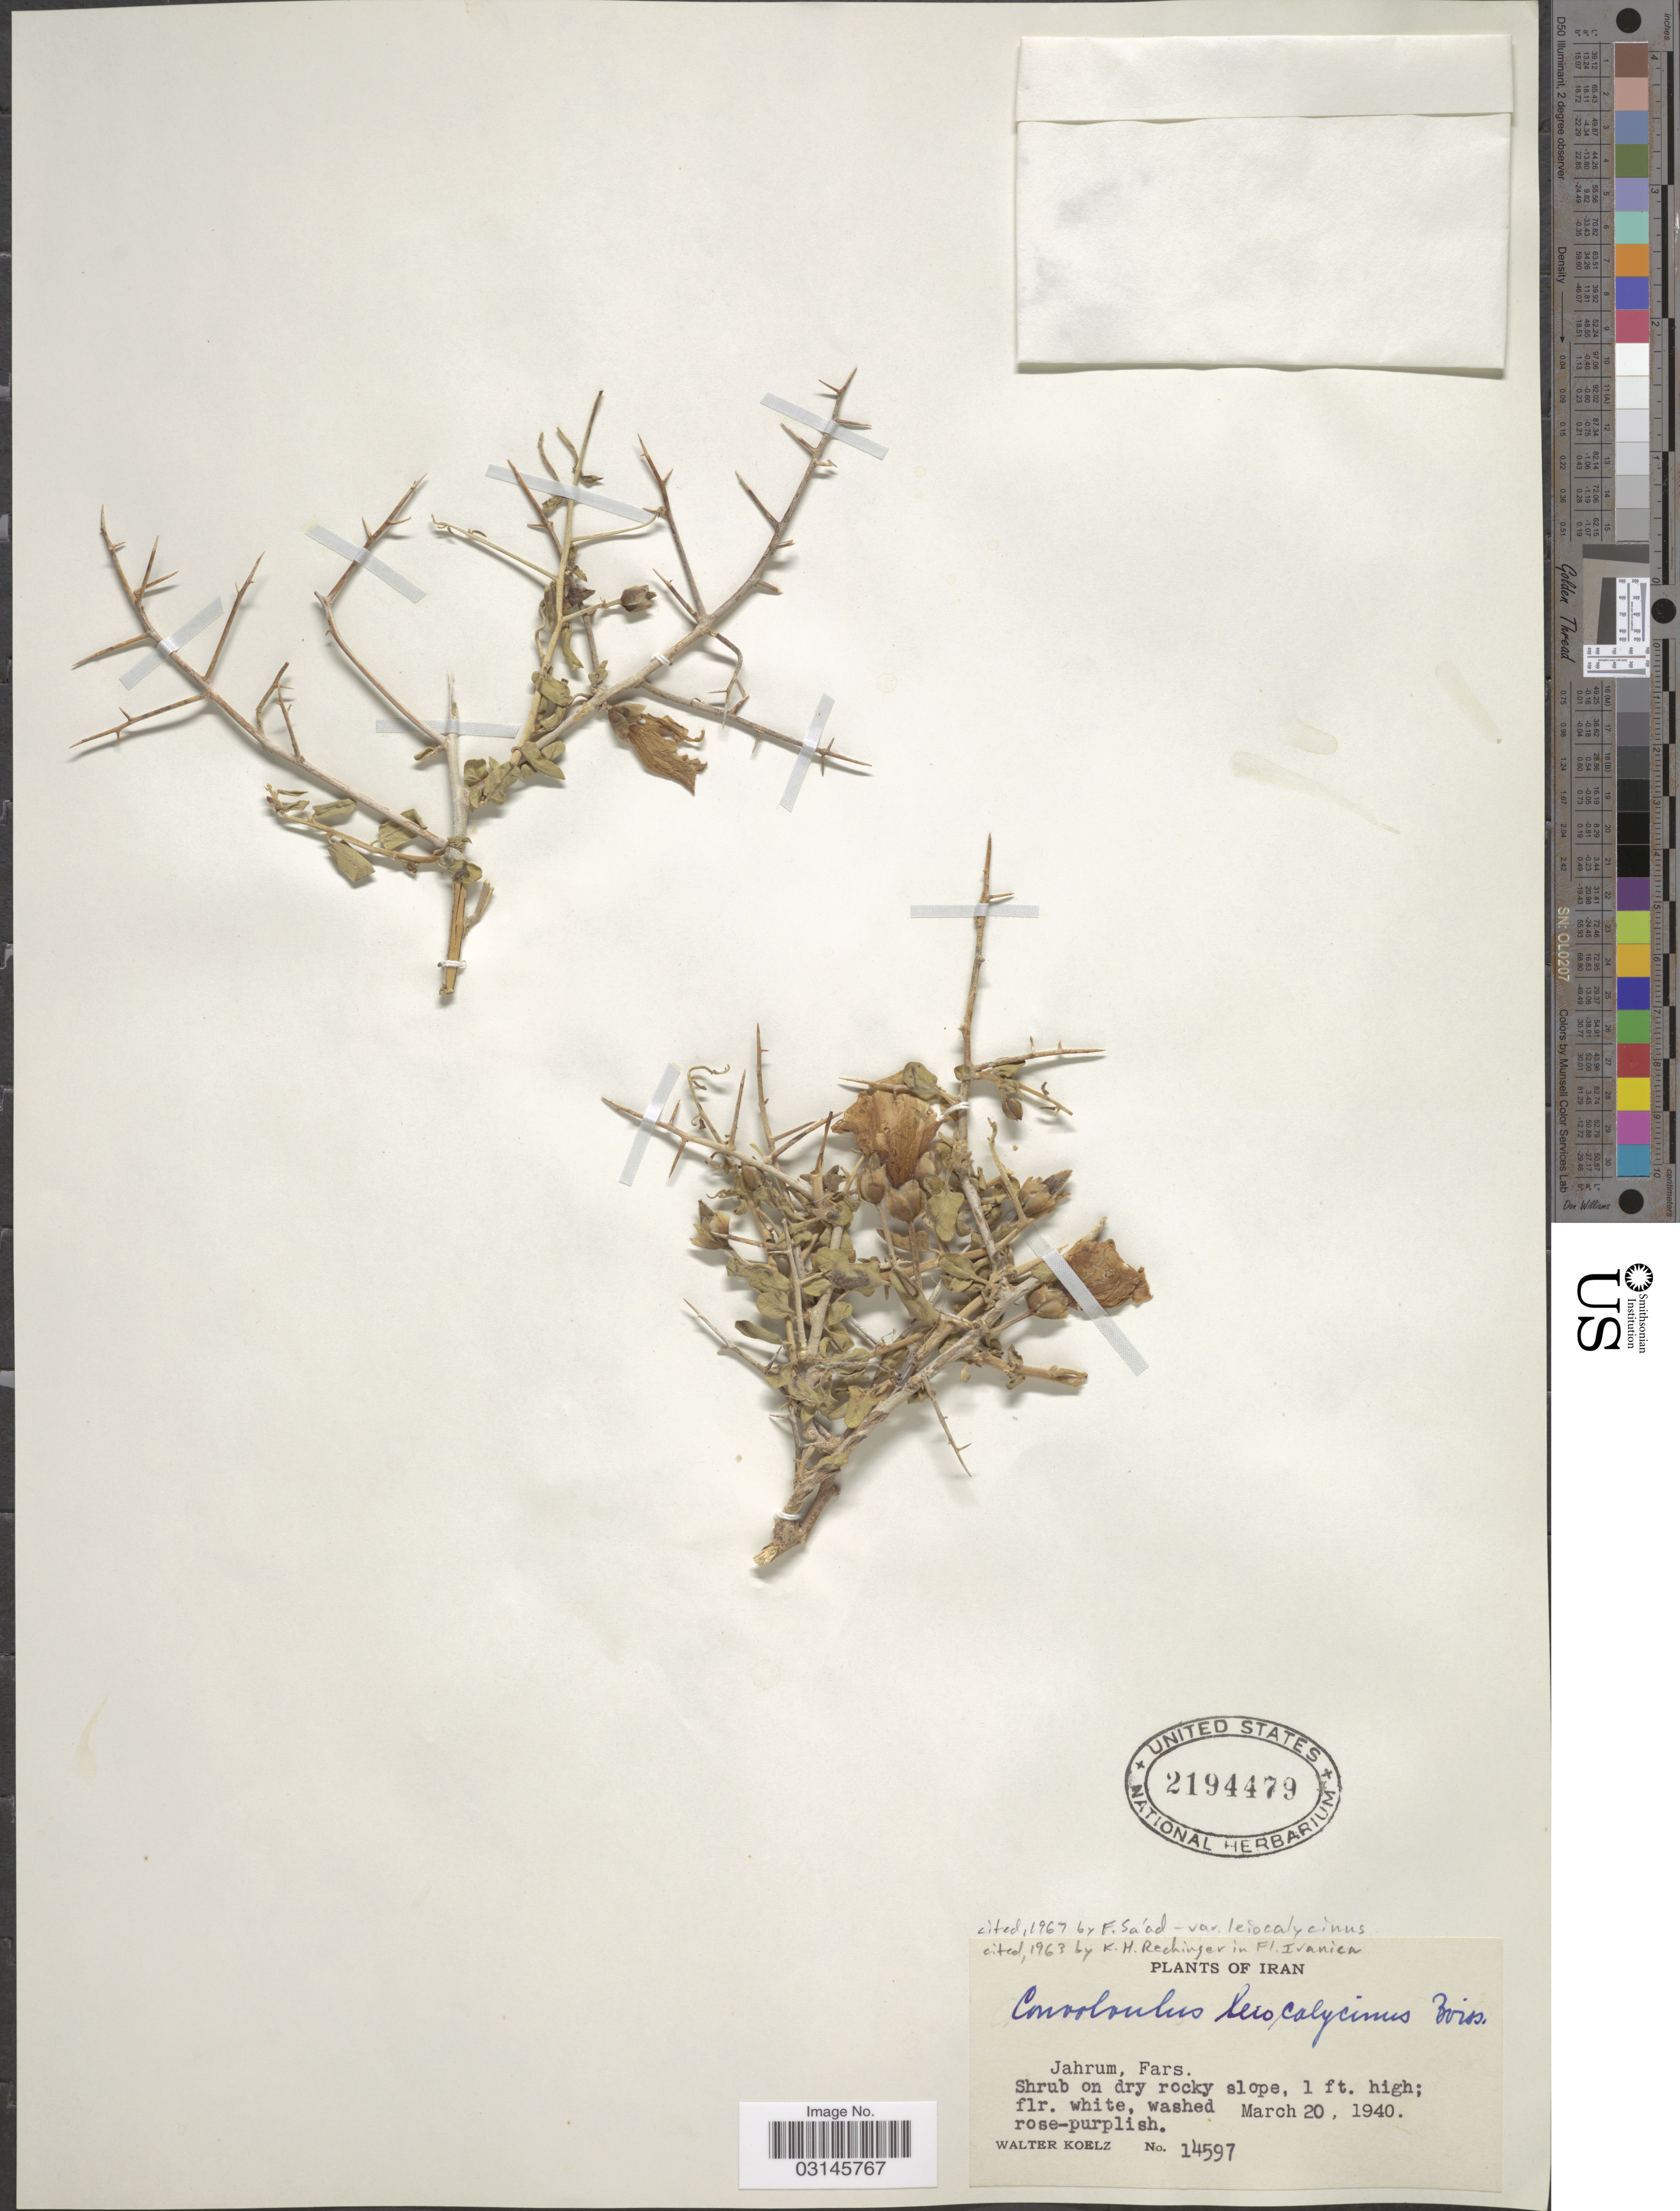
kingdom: Plantae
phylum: Tracheophyta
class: Magnoliopsida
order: Solanales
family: Convolvulaceae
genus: Convolvulus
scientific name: Convolvulus leiocalycinus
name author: Boiss.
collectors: W. N. Koelz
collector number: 14597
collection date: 1940-03-20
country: Iran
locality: Jahrum, Fars.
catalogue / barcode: US 2194479